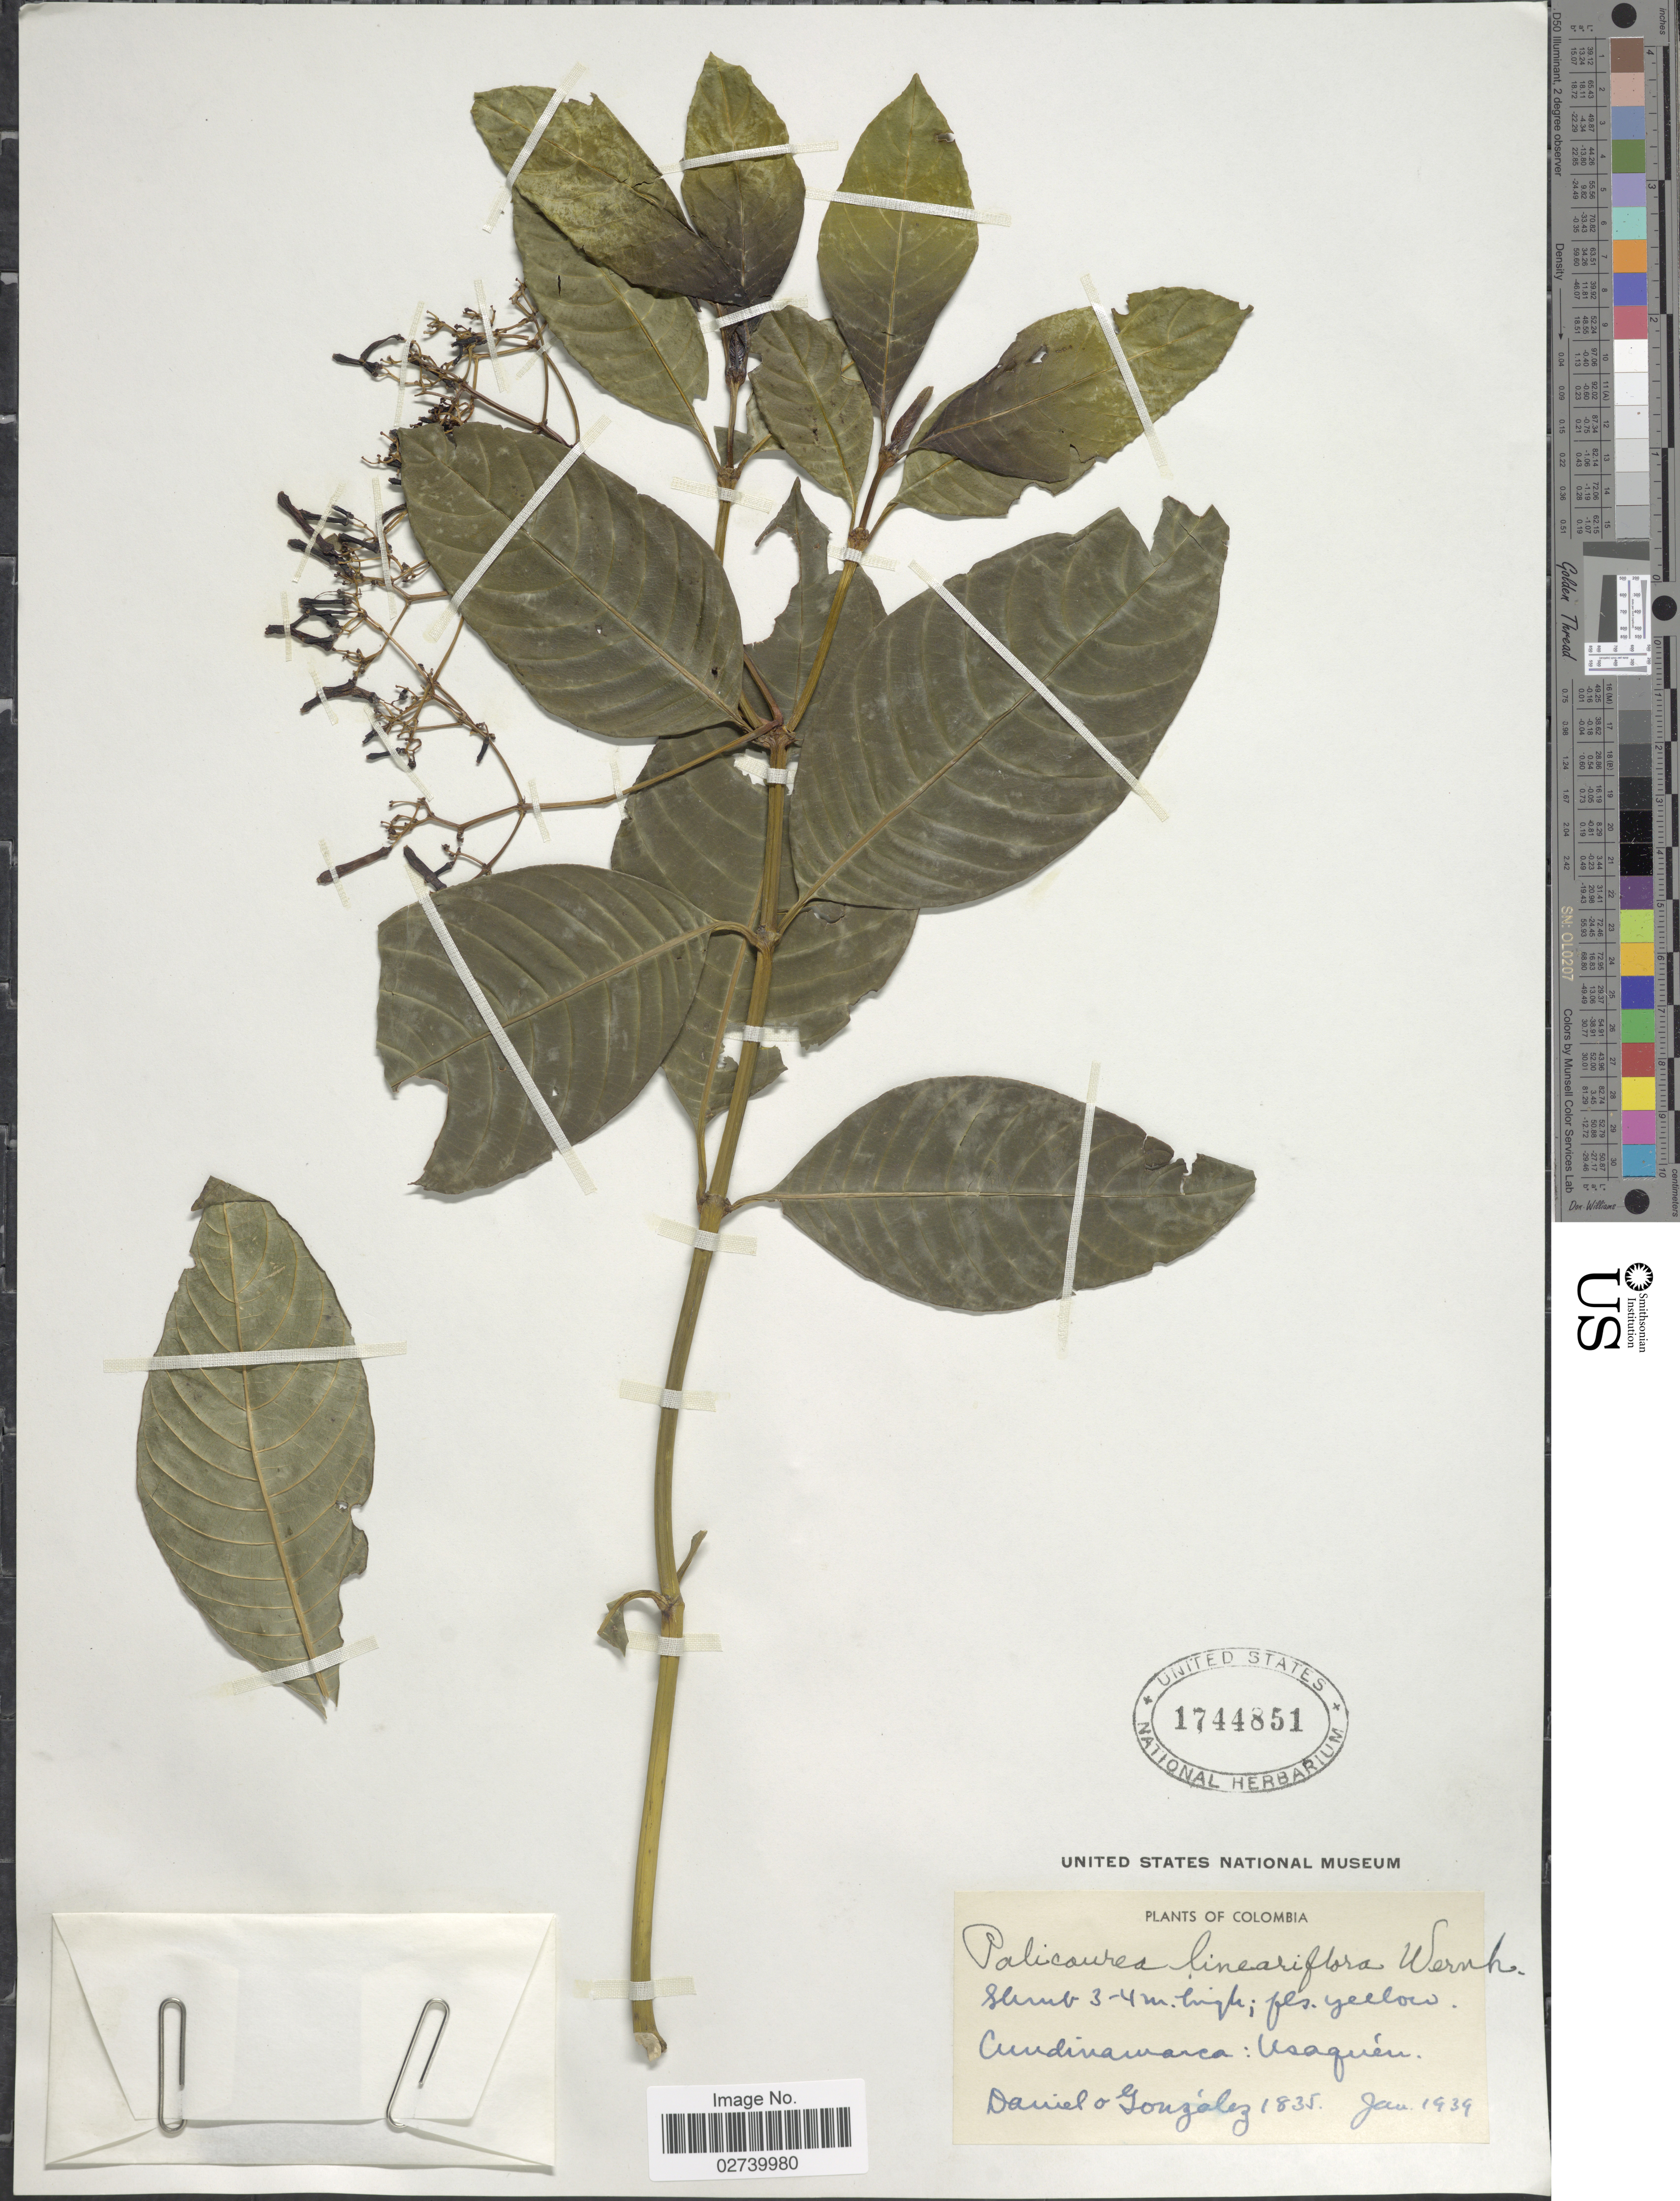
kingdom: Plantae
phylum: Tracheophyta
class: Magnoliopsida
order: Gentianales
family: Rubiaceae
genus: Palicourea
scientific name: Palicourea lineariflora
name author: Wernham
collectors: -. Daniel & -. González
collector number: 1835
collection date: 1939-01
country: Colombia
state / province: Cundinamarca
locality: Usaquén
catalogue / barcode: US 1744851